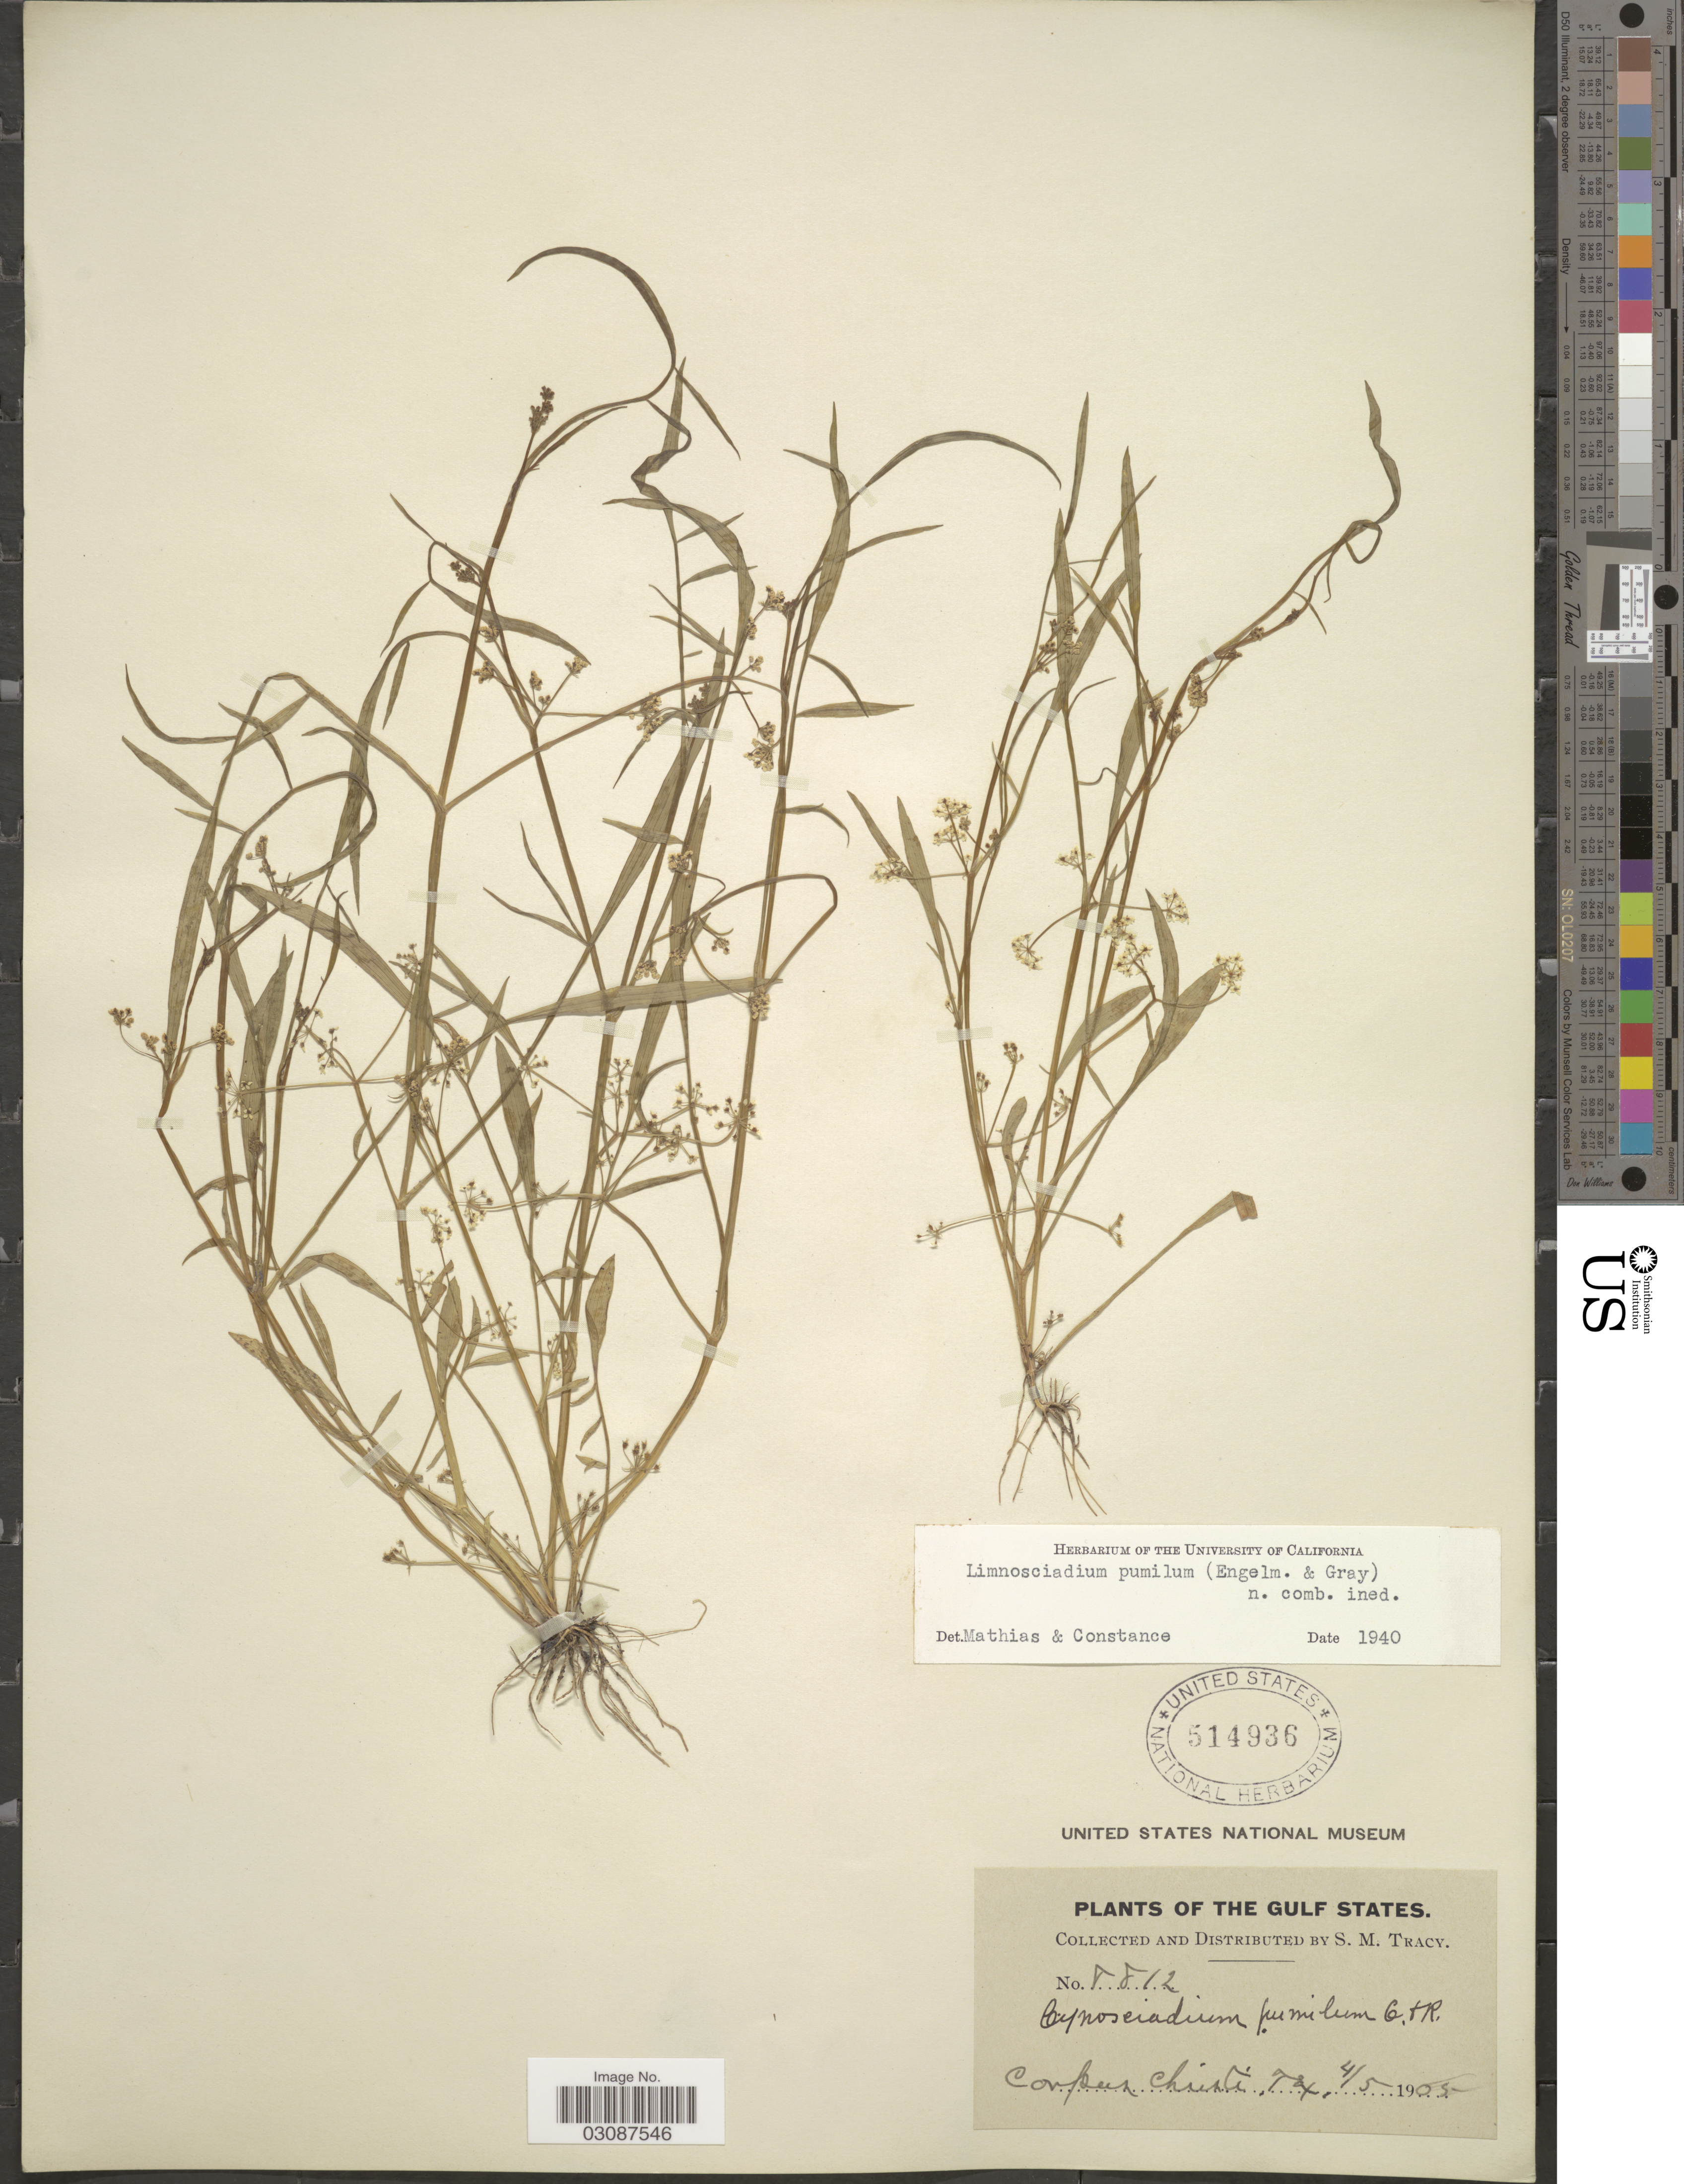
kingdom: Plantae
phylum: Tracheophyta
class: Magnoliopsida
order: Apiales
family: Apiaceae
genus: Limnosciadium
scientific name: Limnosciadium pumilum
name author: (Engelm. & A. Gray) Mathias & Constance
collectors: S. M. Tracy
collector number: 8812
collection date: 1905-04-05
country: United States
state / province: Texas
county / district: Nueces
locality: Gulf States. Corpus Christi.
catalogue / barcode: US 514936